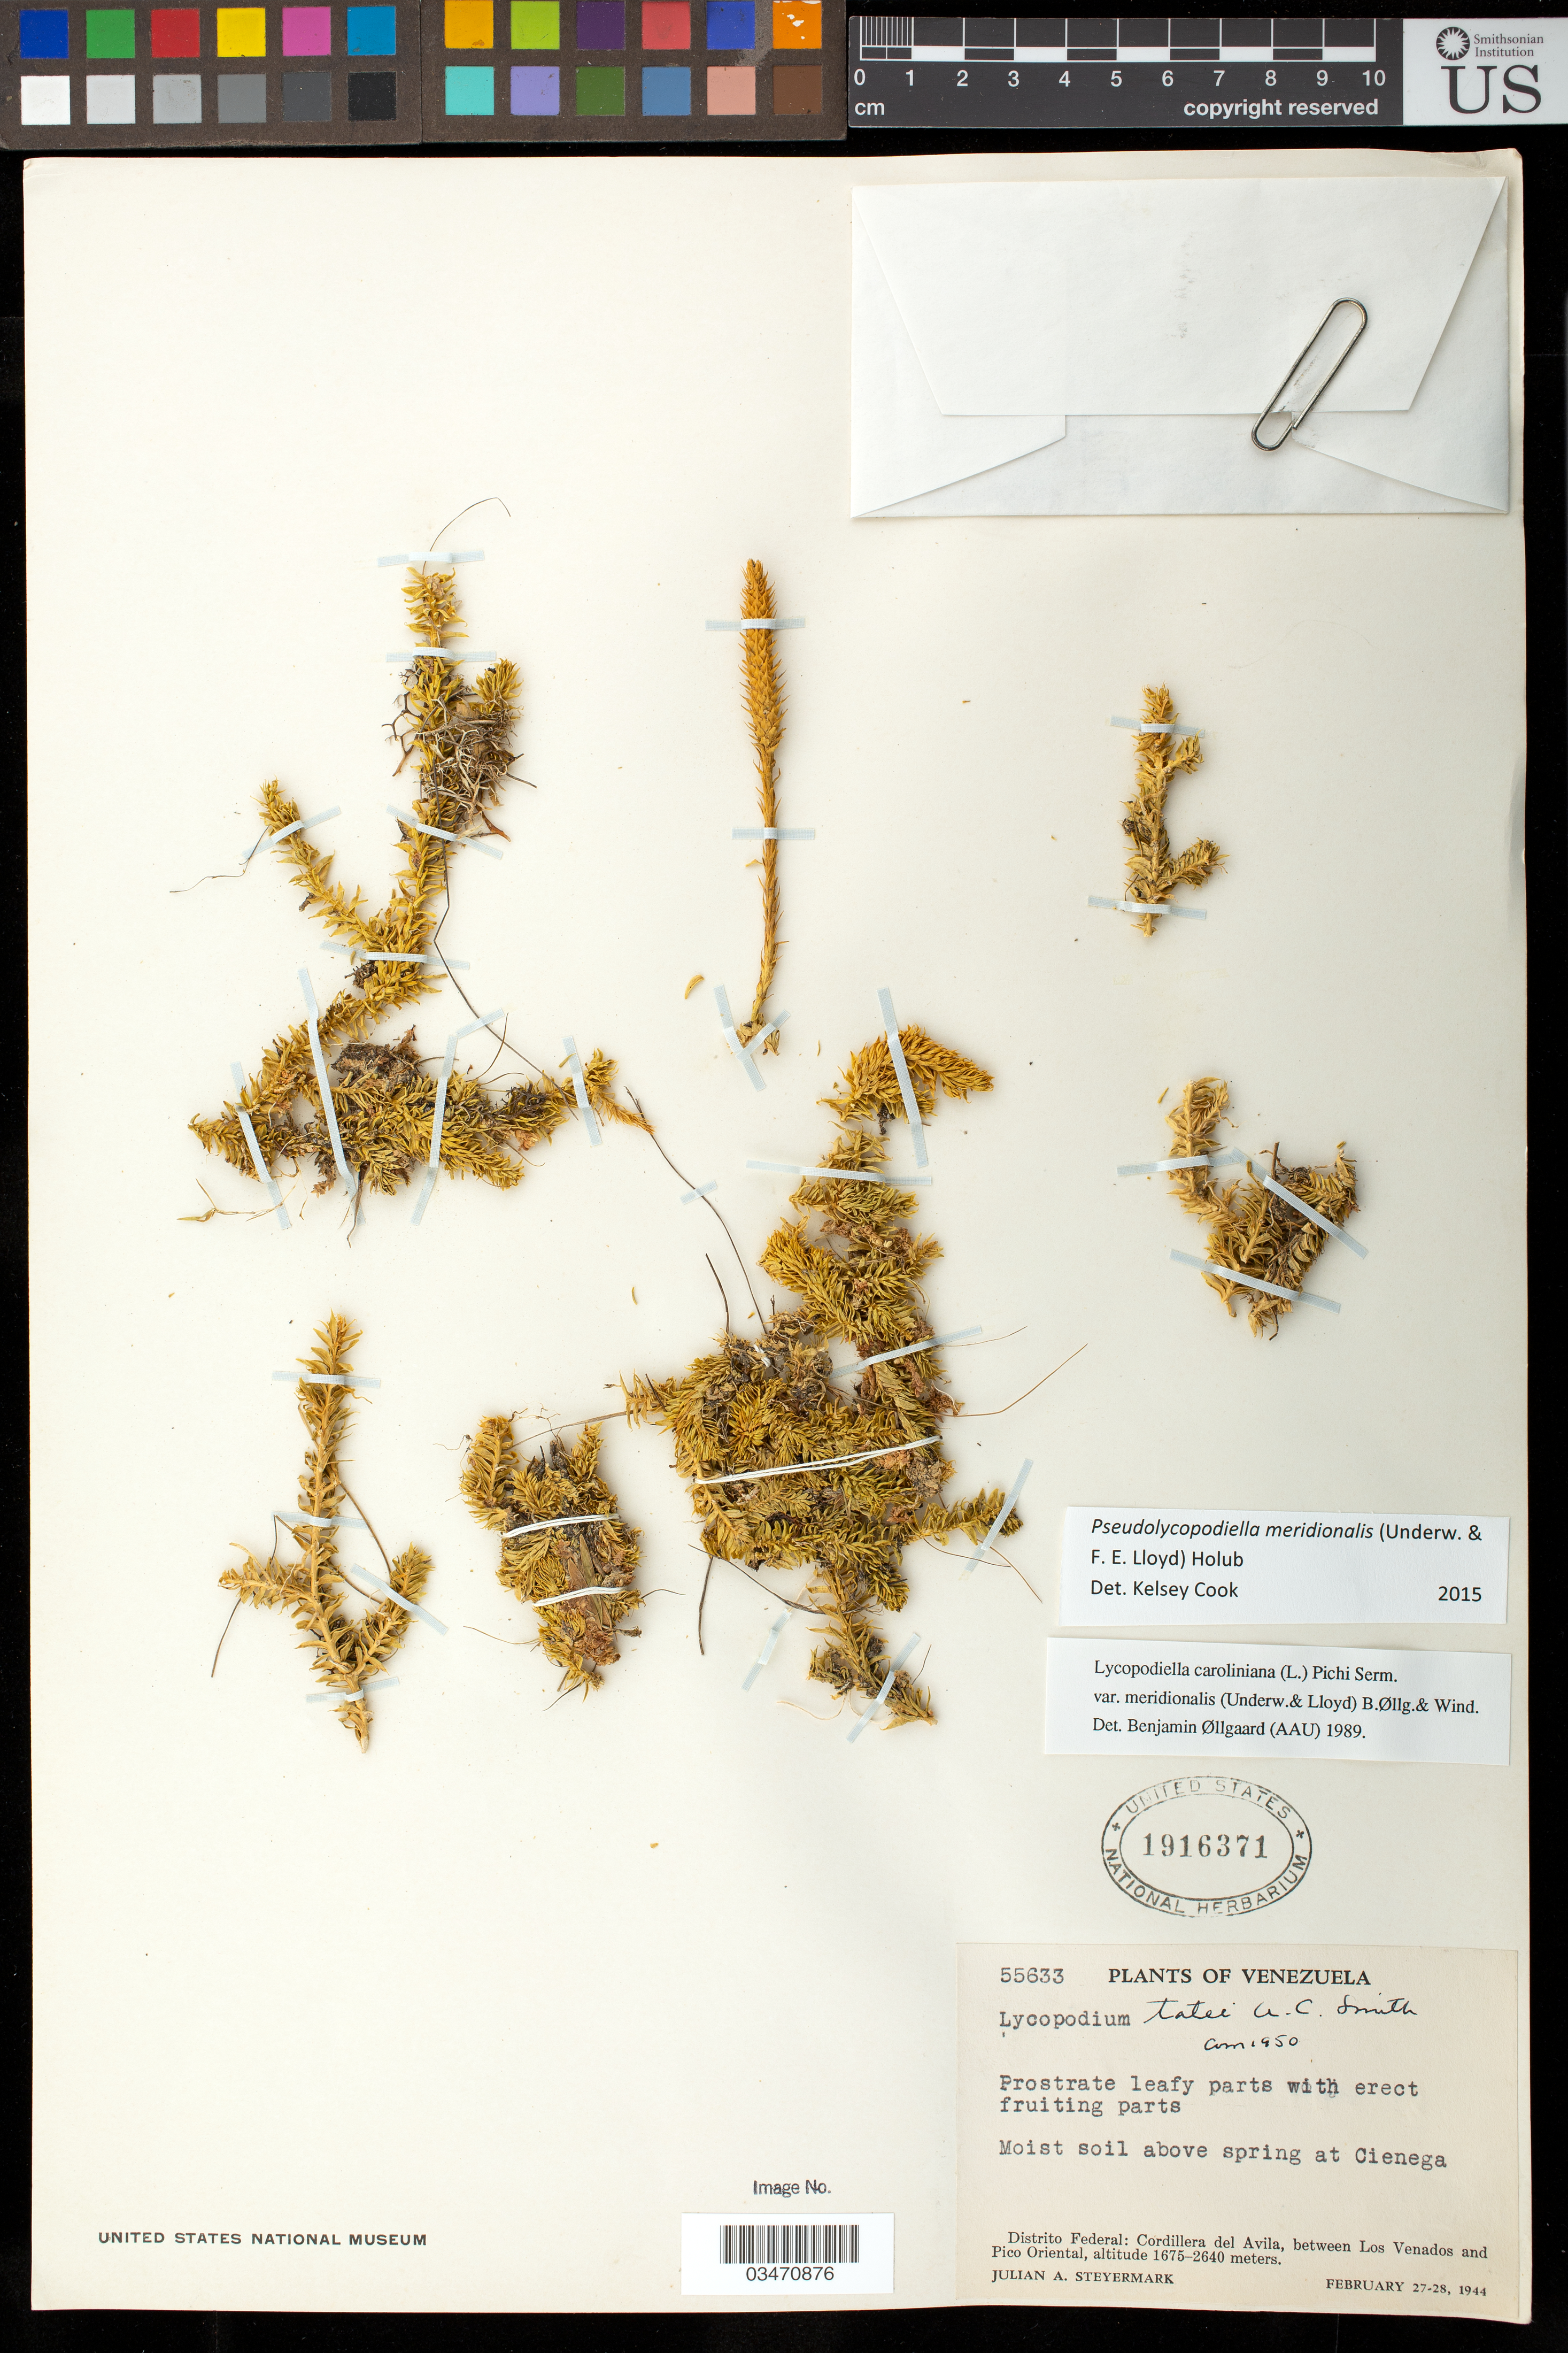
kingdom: Plantae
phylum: Tracheophyta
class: Lycopodiopsida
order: Lycopodiales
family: Lycopodiaceae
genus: Pseudolycopodiella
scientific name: Pseudolycopodiella meridionalis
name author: (Underw. & F.E. Lloyd) Holub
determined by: Cook, K.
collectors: J. Steyermark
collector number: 55633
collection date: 1944-02-27/1944-02-28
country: Venezuela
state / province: Distrito Federal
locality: Cordillera del Avila, between Los Venados and Pico Oriental.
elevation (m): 1675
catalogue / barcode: US 1916371